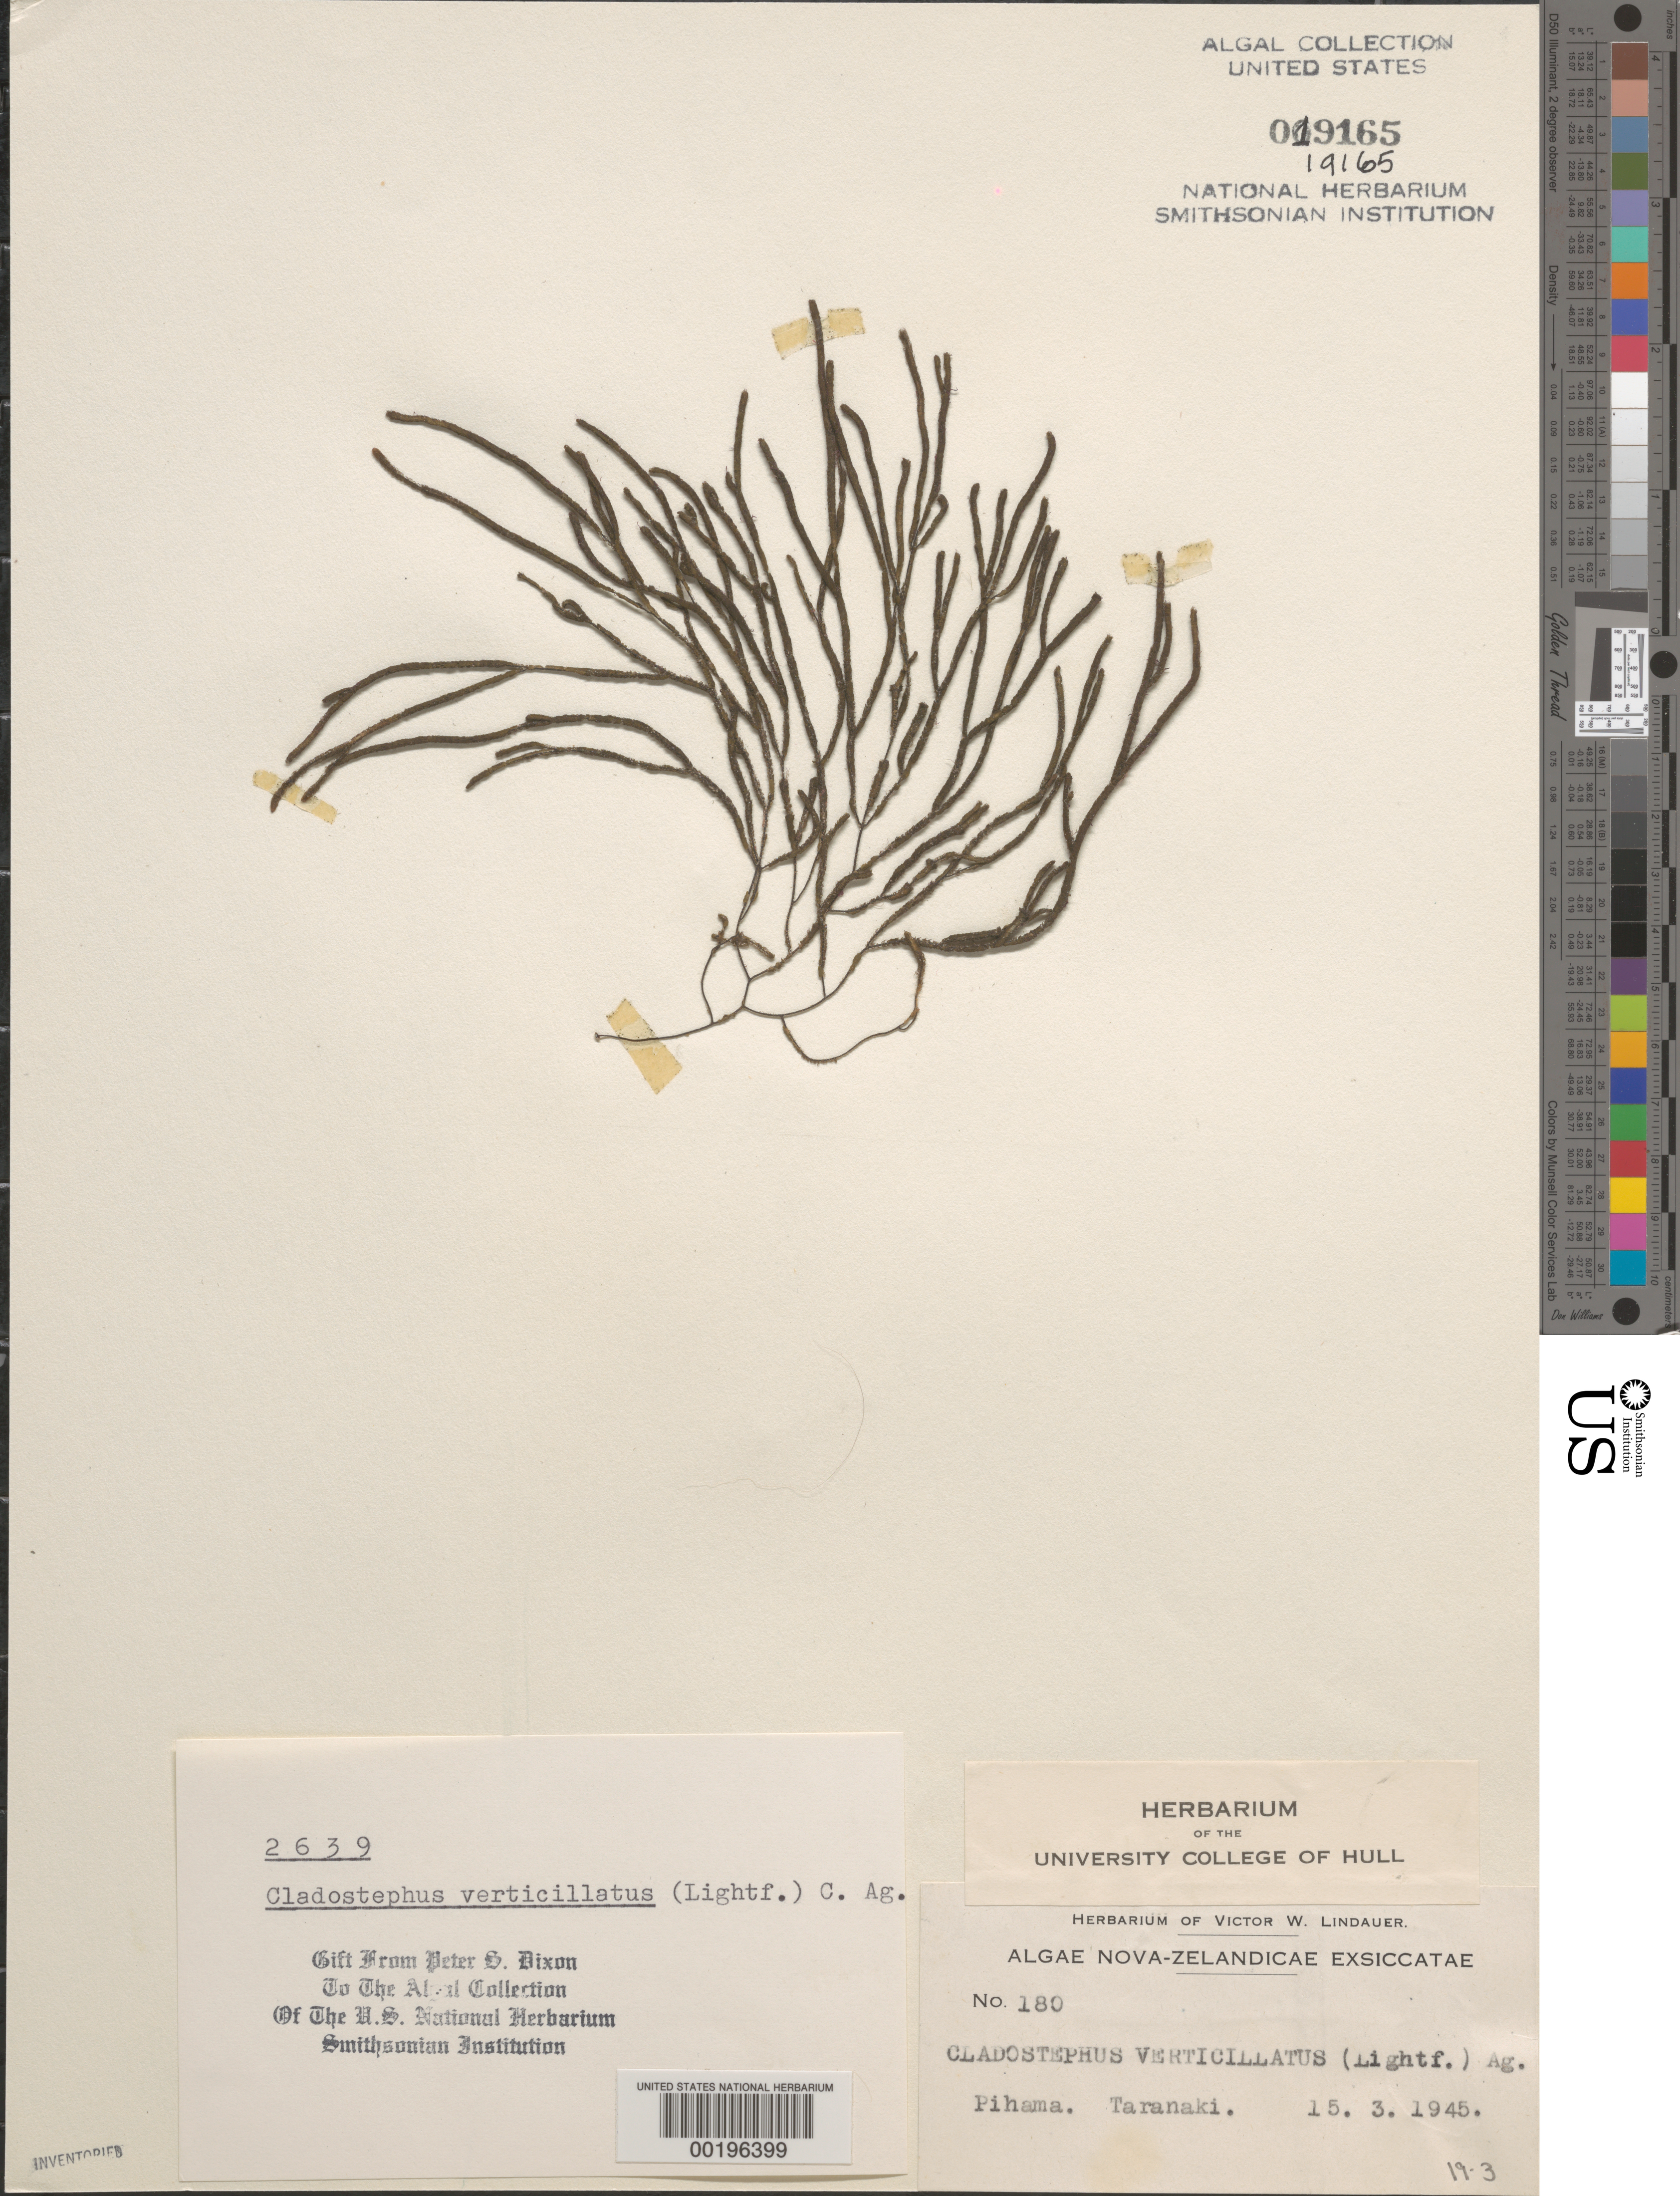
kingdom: Chromista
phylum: Ochrophyta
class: Phaeophyceae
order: Sphacelariales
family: Cladostephaceae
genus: Cladostephus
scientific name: Cladostephus hirsutus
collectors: V. Lindauer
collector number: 180 & PSD 2639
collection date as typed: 15 Mar 1945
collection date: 1945-03-15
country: New Zealand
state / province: Taranaki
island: North Island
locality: Pihama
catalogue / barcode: US 19165